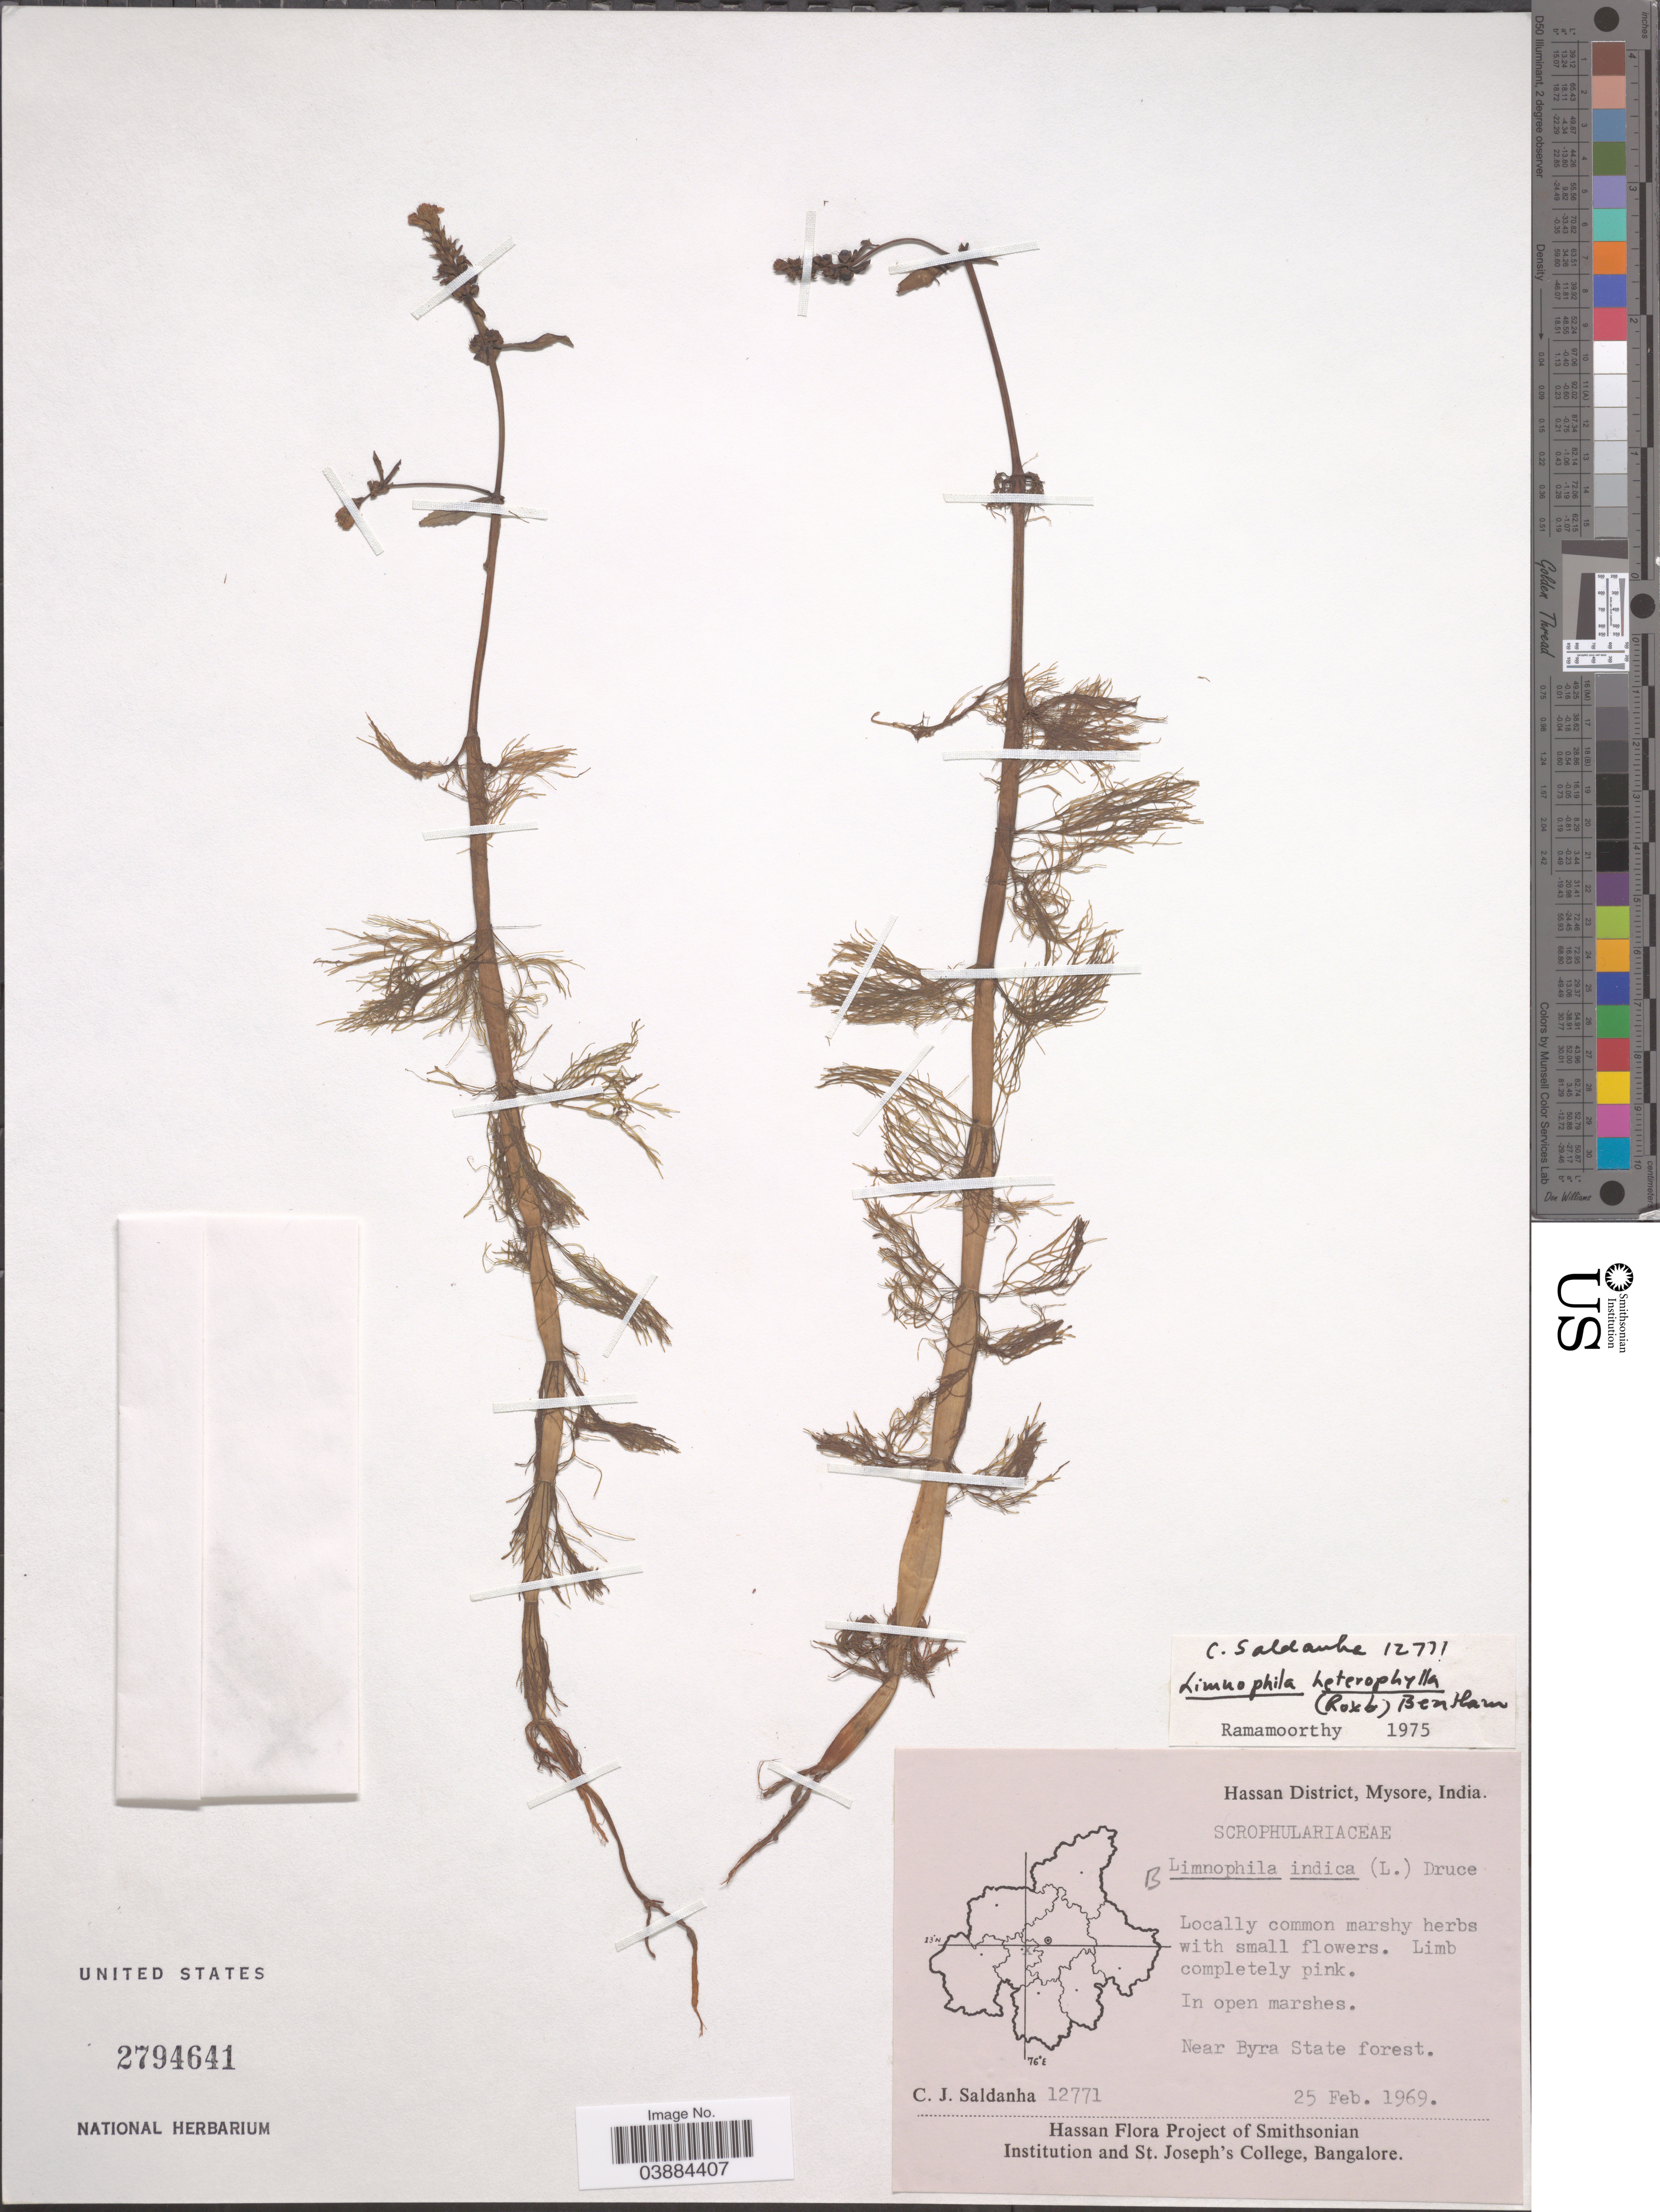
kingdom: Plantae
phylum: Tracheophyta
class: Magnoliopsida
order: Lamiales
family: Plantaginaceae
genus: Limnophila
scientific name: Limnophila heterophylla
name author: (Roxb.) Benth.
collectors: C. J. Saldanha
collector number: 12771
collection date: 1969-02-25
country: India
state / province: Karnataka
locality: Hassan District, Mysore. Near Byra State forest.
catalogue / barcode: US 2794641